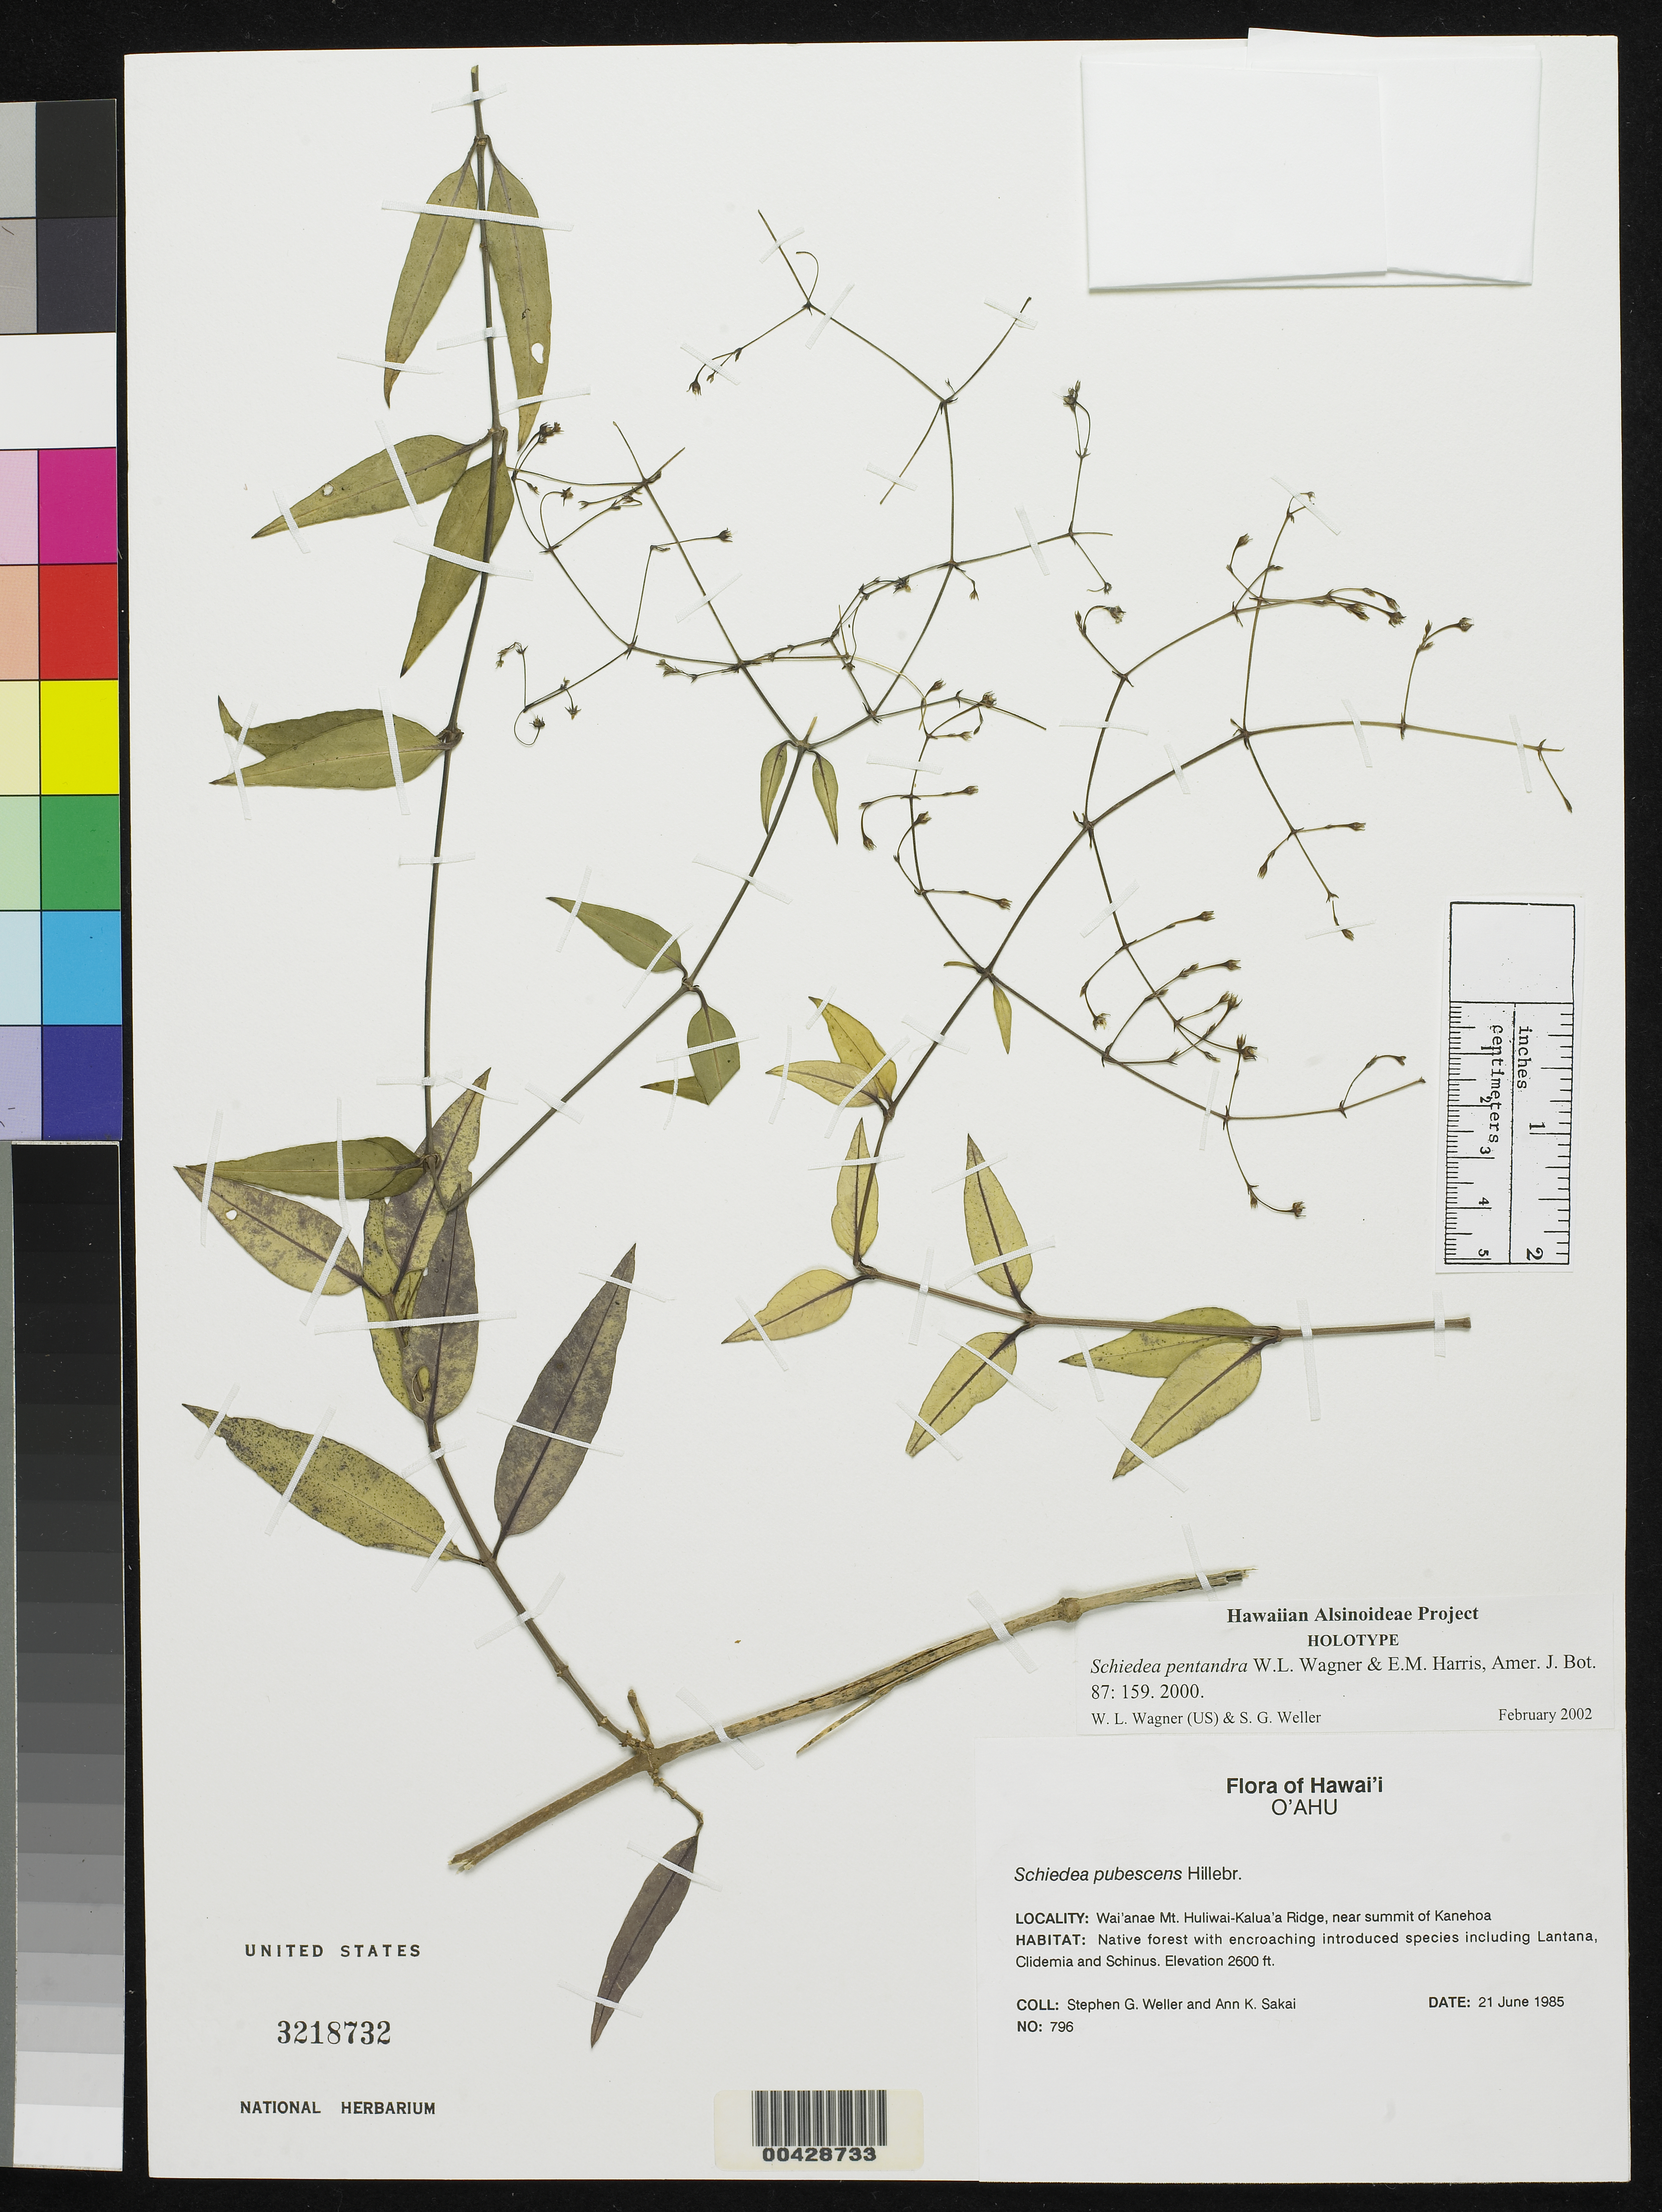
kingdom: Plantae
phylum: Tracheophyta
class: Magnoliopsida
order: Caryophyllales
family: Caryophyllaceae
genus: Schiedea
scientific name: Schiedea pentandra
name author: W.L. Wagner & E.M. Harris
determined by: Wagner, W. L.; Weller, Stephen G.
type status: Holotype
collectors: S. G. Weller & A. Sakai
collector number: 796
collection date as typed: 21 Jun 1985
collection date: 1985-06-21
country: United States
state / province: Hawaii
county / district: Honolulu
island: Oahu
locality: Wai'anae Mt. Huliwai-Kalua'a Ridge, near summit of Kanehoa.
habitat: Native forest with encroaching introduced species including Lantana, Clidemia and Schinus.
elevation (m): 792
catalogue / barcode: US 3218732